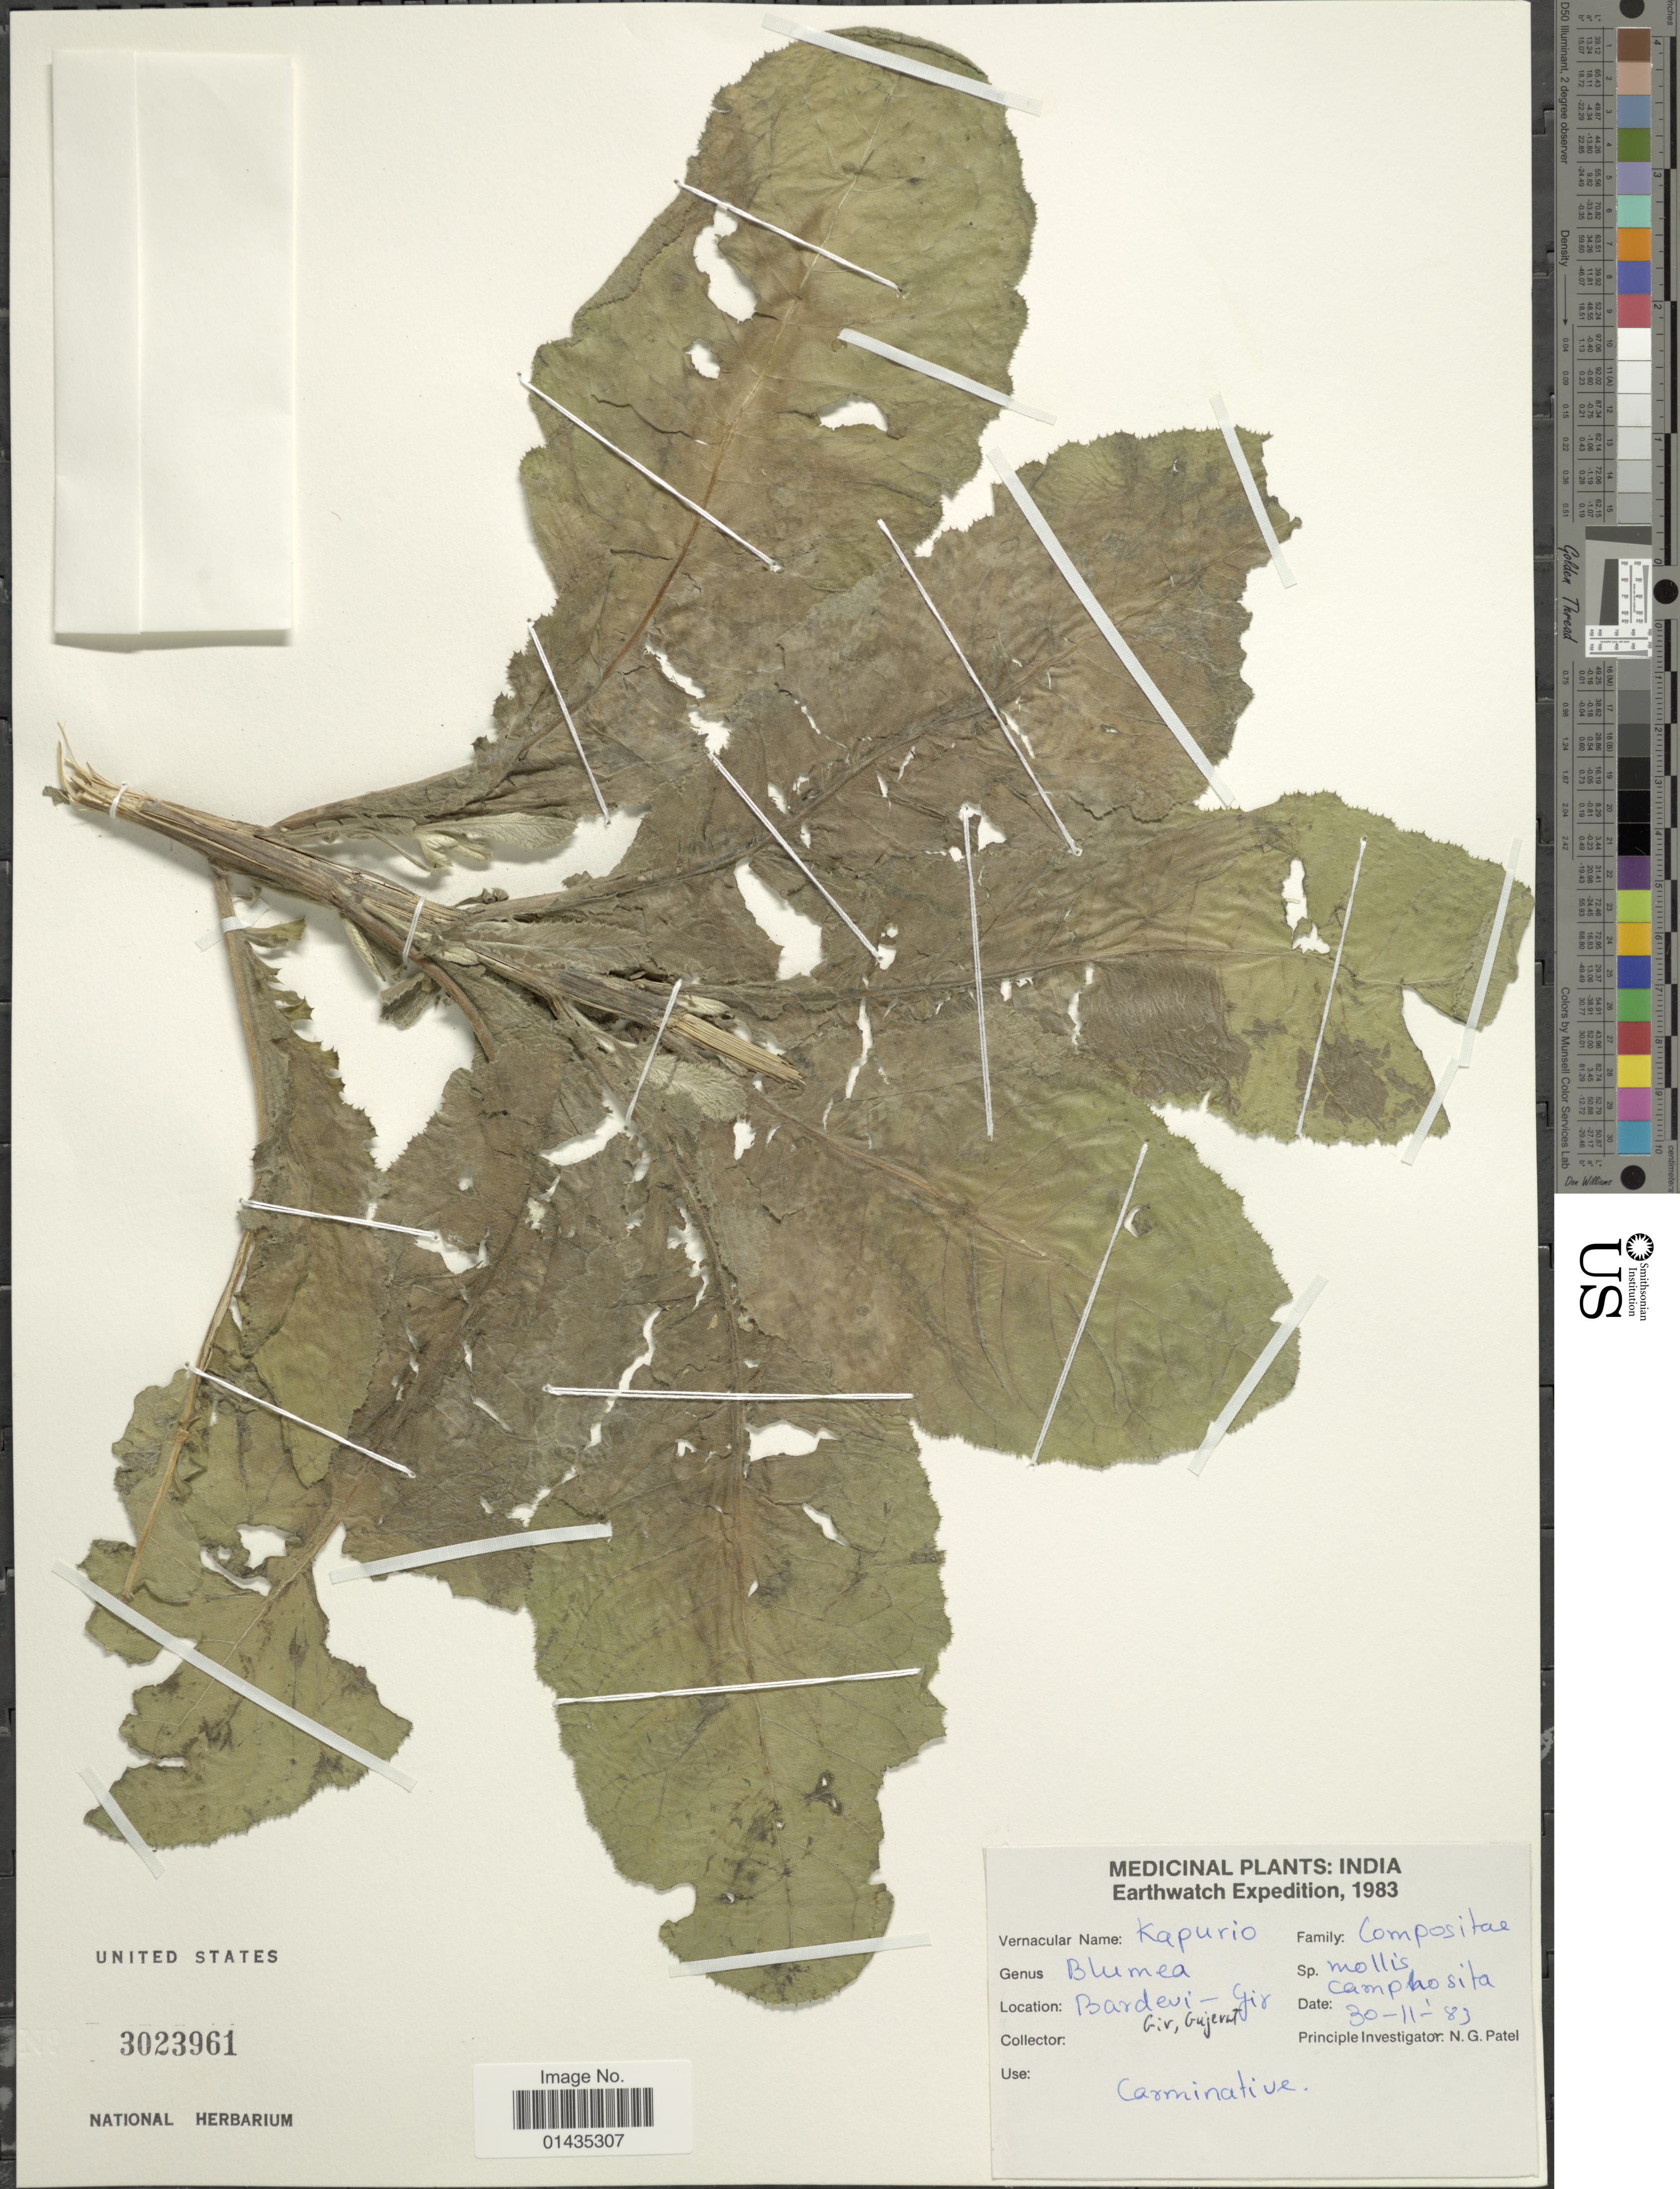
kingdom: Plantae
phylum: Tracheophyta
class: Magnoliopsida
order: Asterales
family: Asteraceae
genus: Blumea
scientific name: Blumea mollis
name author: (D. Don) Merr.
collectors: Earthwatch Volunteers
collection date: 1983-11-30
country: India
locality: Bardevi-Gir, Gir, Gujerat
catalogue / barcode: US 3023961